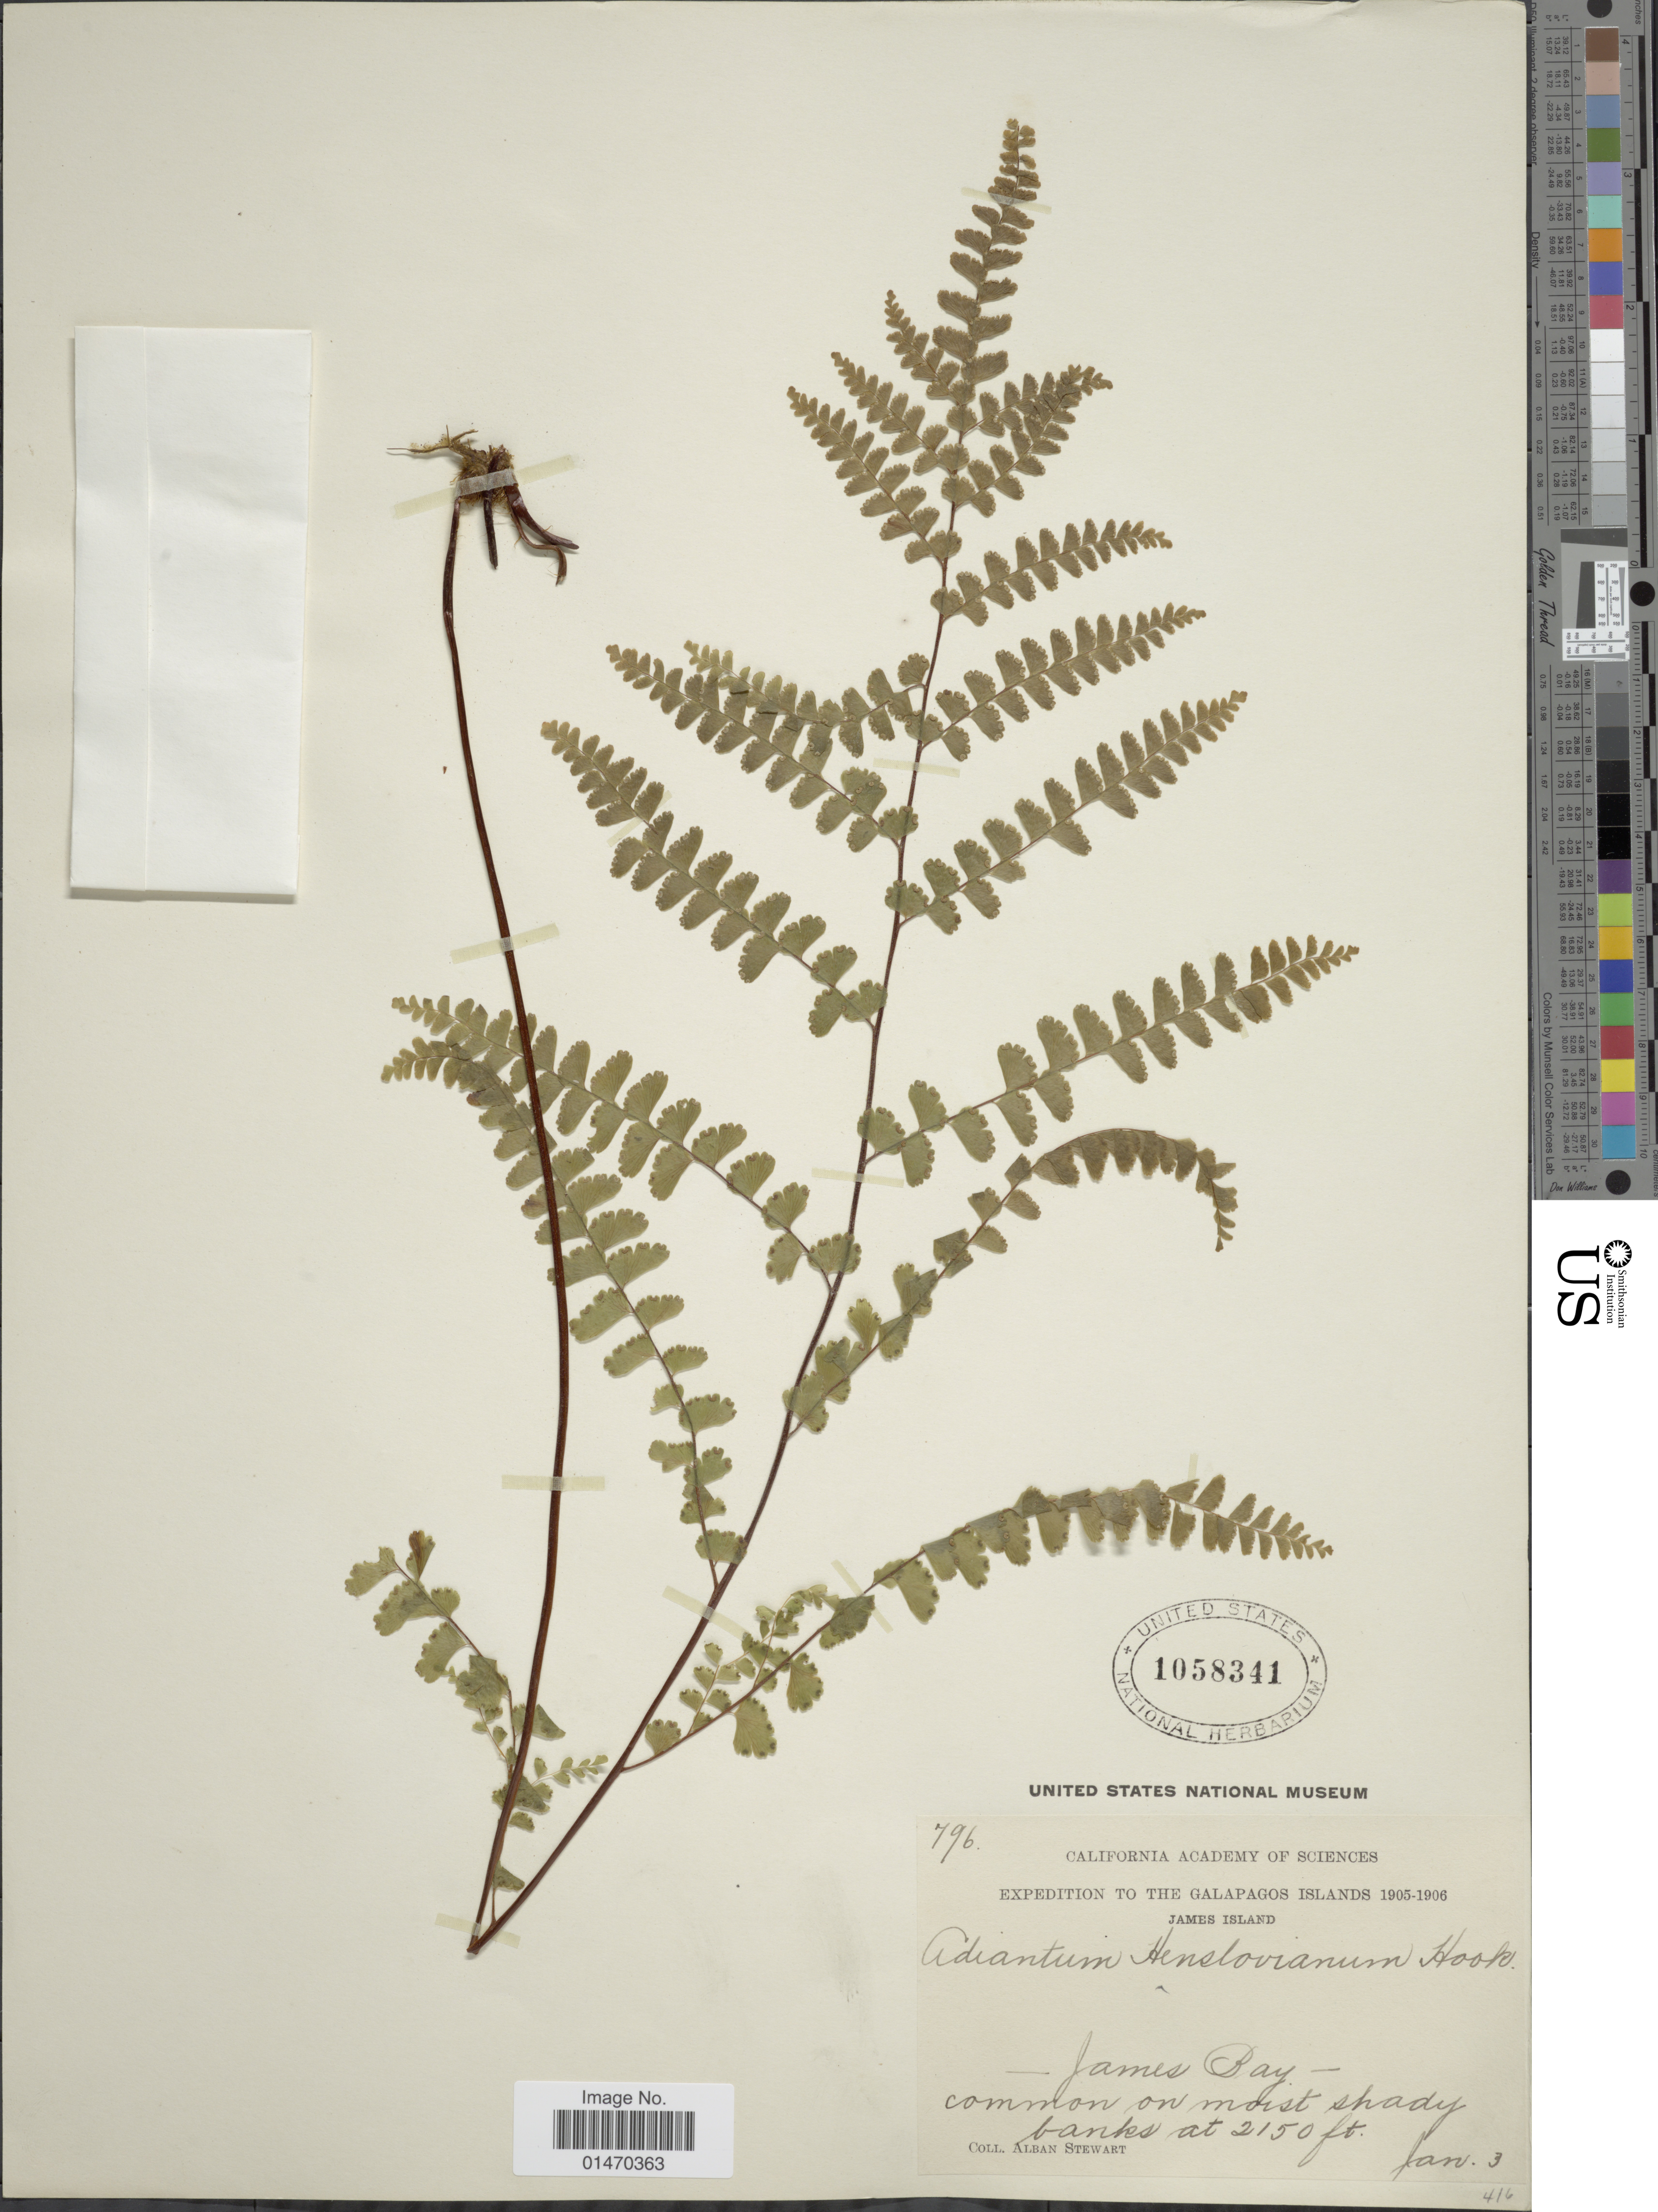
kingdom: Plantae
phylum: Tracheophyta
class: Polypodiopsida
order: Polypodiales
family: Pteridaceae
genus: Adiantum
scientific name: Adiantum henslovianum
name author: Hook. f.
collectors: A. Stewart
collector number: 796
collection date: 1905-01-03/1906-01-03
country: Ecuador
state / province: Colón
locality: The Galapagos Islands. James Island. James Bay.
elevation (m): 655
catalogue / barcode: US 1058341